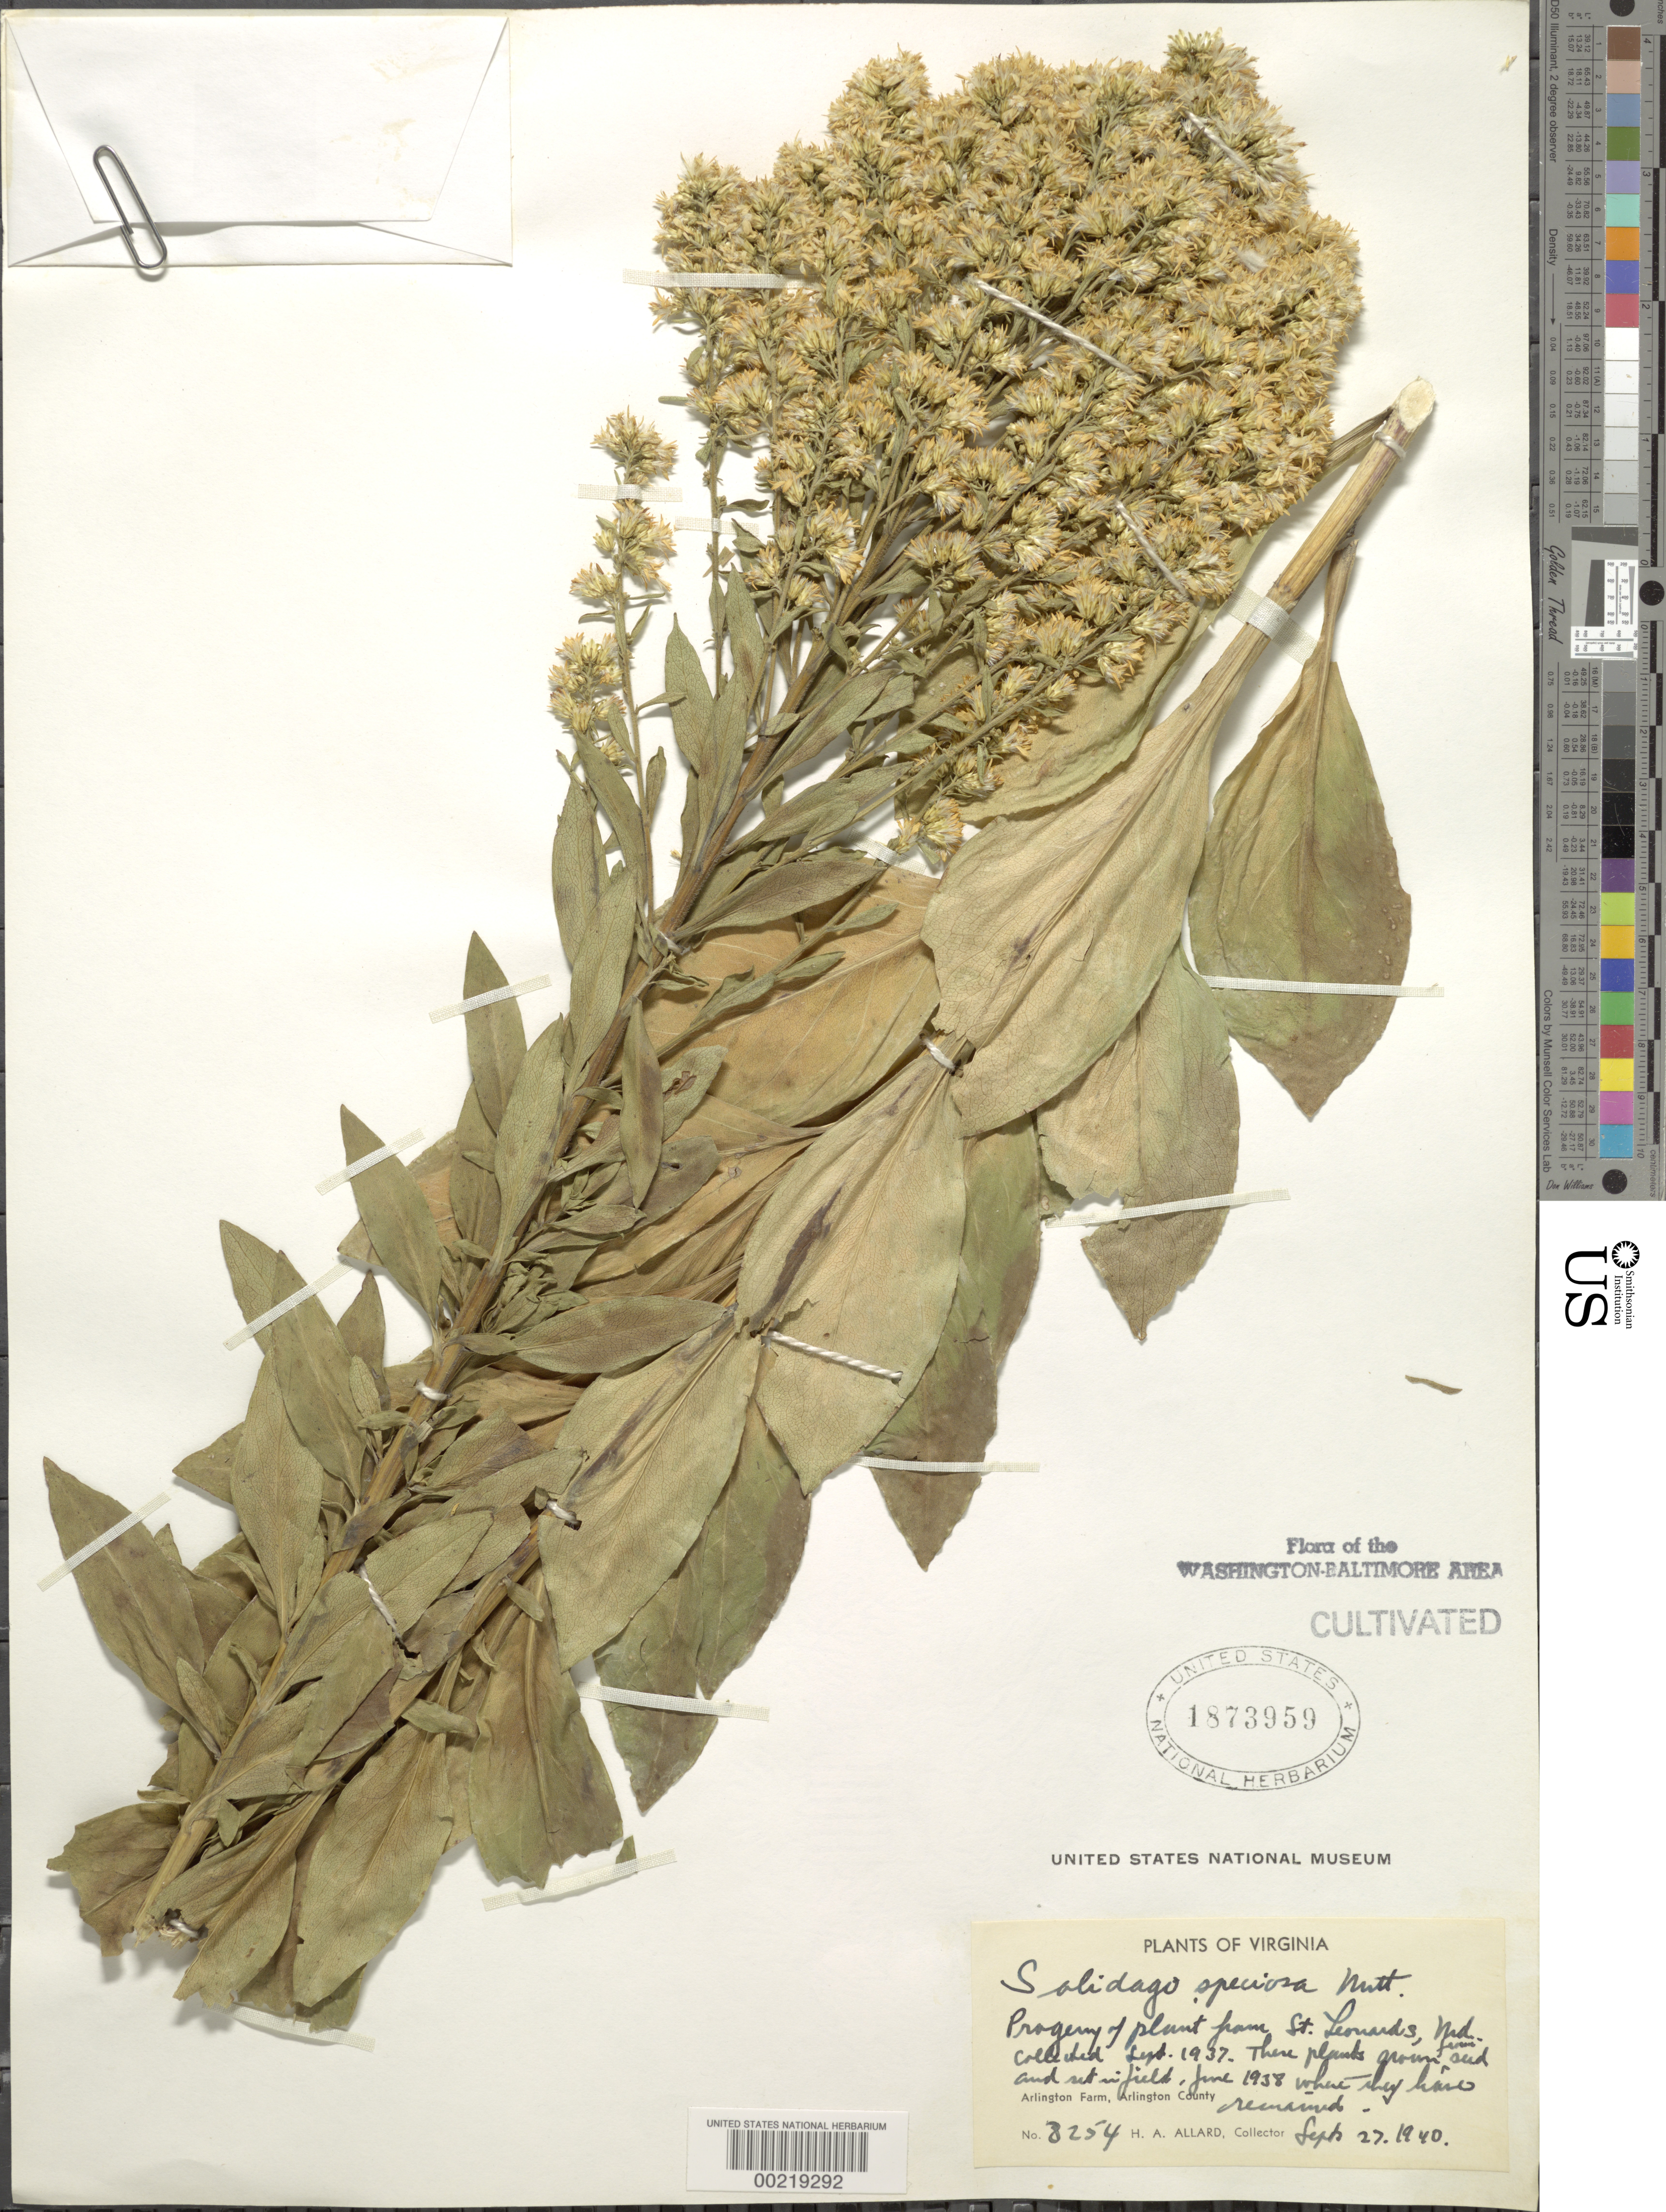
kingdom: Plantae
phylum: Tracheophyta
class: Magnoliopsida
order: Asterales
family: Asteraceae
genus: Solidago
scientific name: Solidago speciosa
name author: Nutt.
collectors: H. A. Allard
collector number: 8254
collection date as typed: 27 Sep 1940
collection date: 1940-09-27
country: United States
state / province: Virginia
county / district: Arlington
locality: Arlington Farm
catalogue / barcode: US 1873959